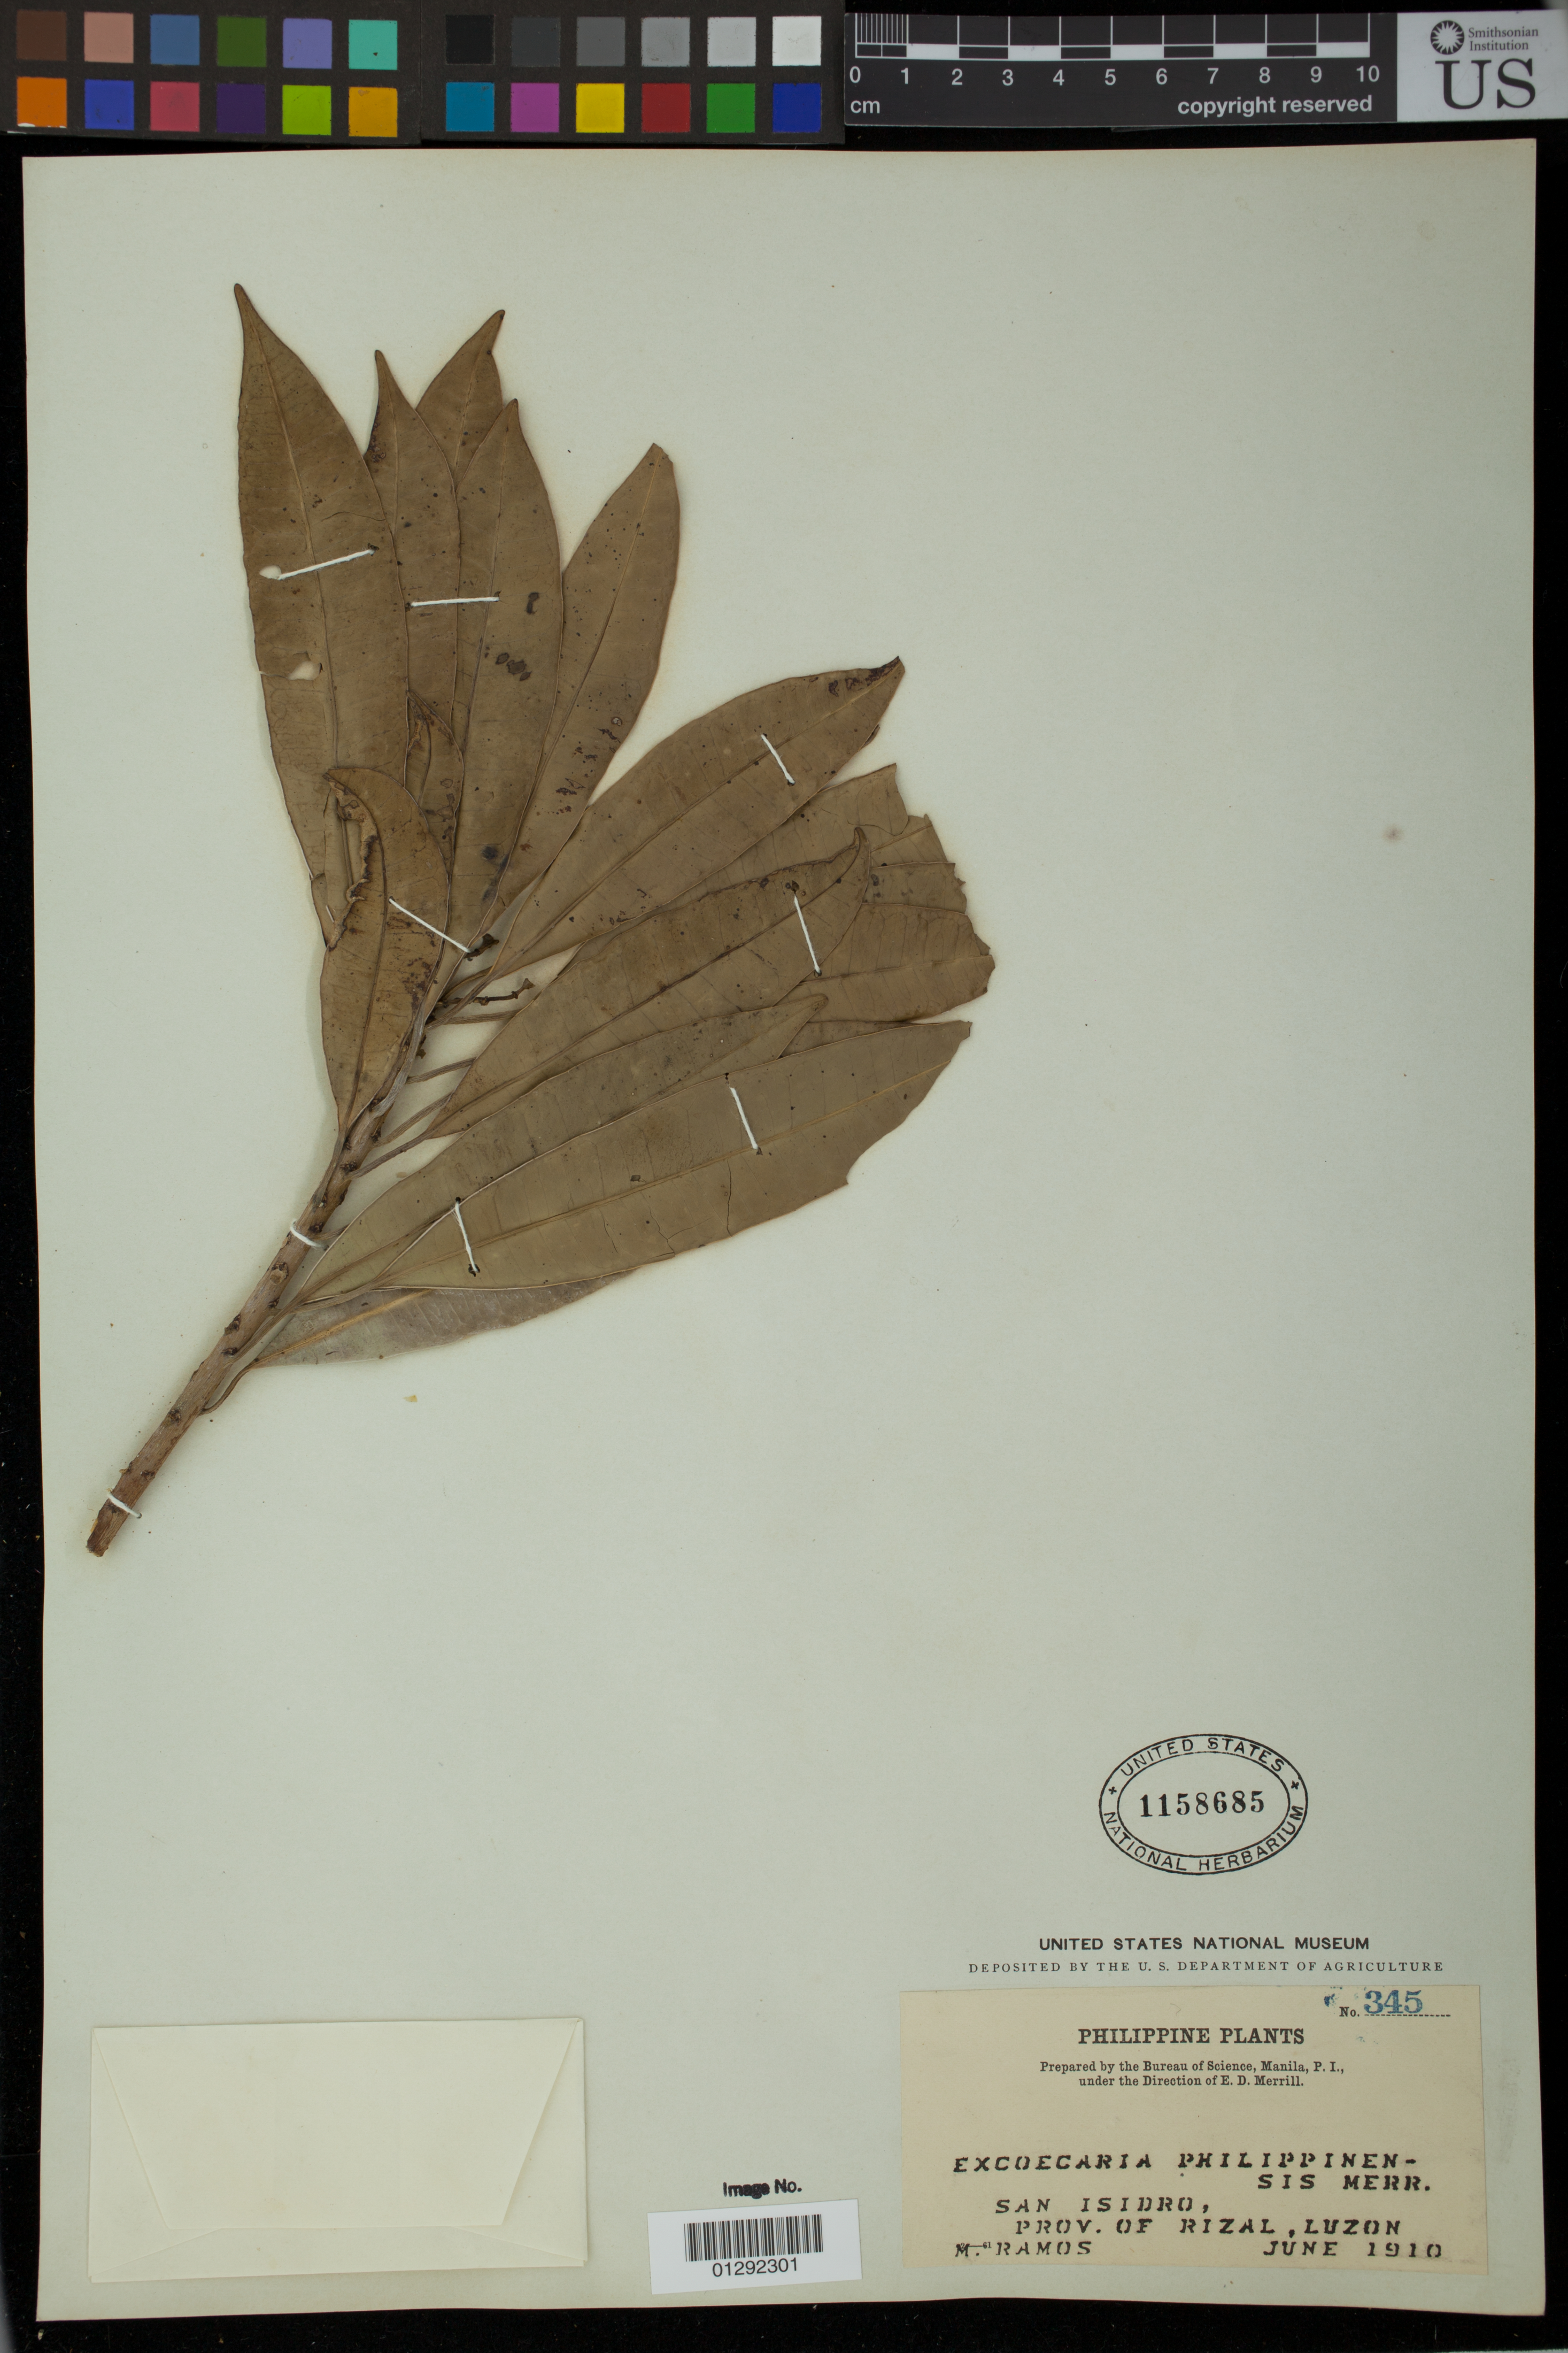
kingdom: Plantae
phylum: Tracheophyta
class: Magnoliopsida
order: Malpighiales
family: Euphorbiaceae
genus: Excoecaria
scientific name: Excoecaria philippinensis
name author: Merr.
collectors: M. Ramos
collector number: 345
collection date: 1910-06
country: Philippines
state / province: Calabarzon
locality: San Isidro, Prov. of Rizal, Luzon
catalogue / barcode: US 1158685